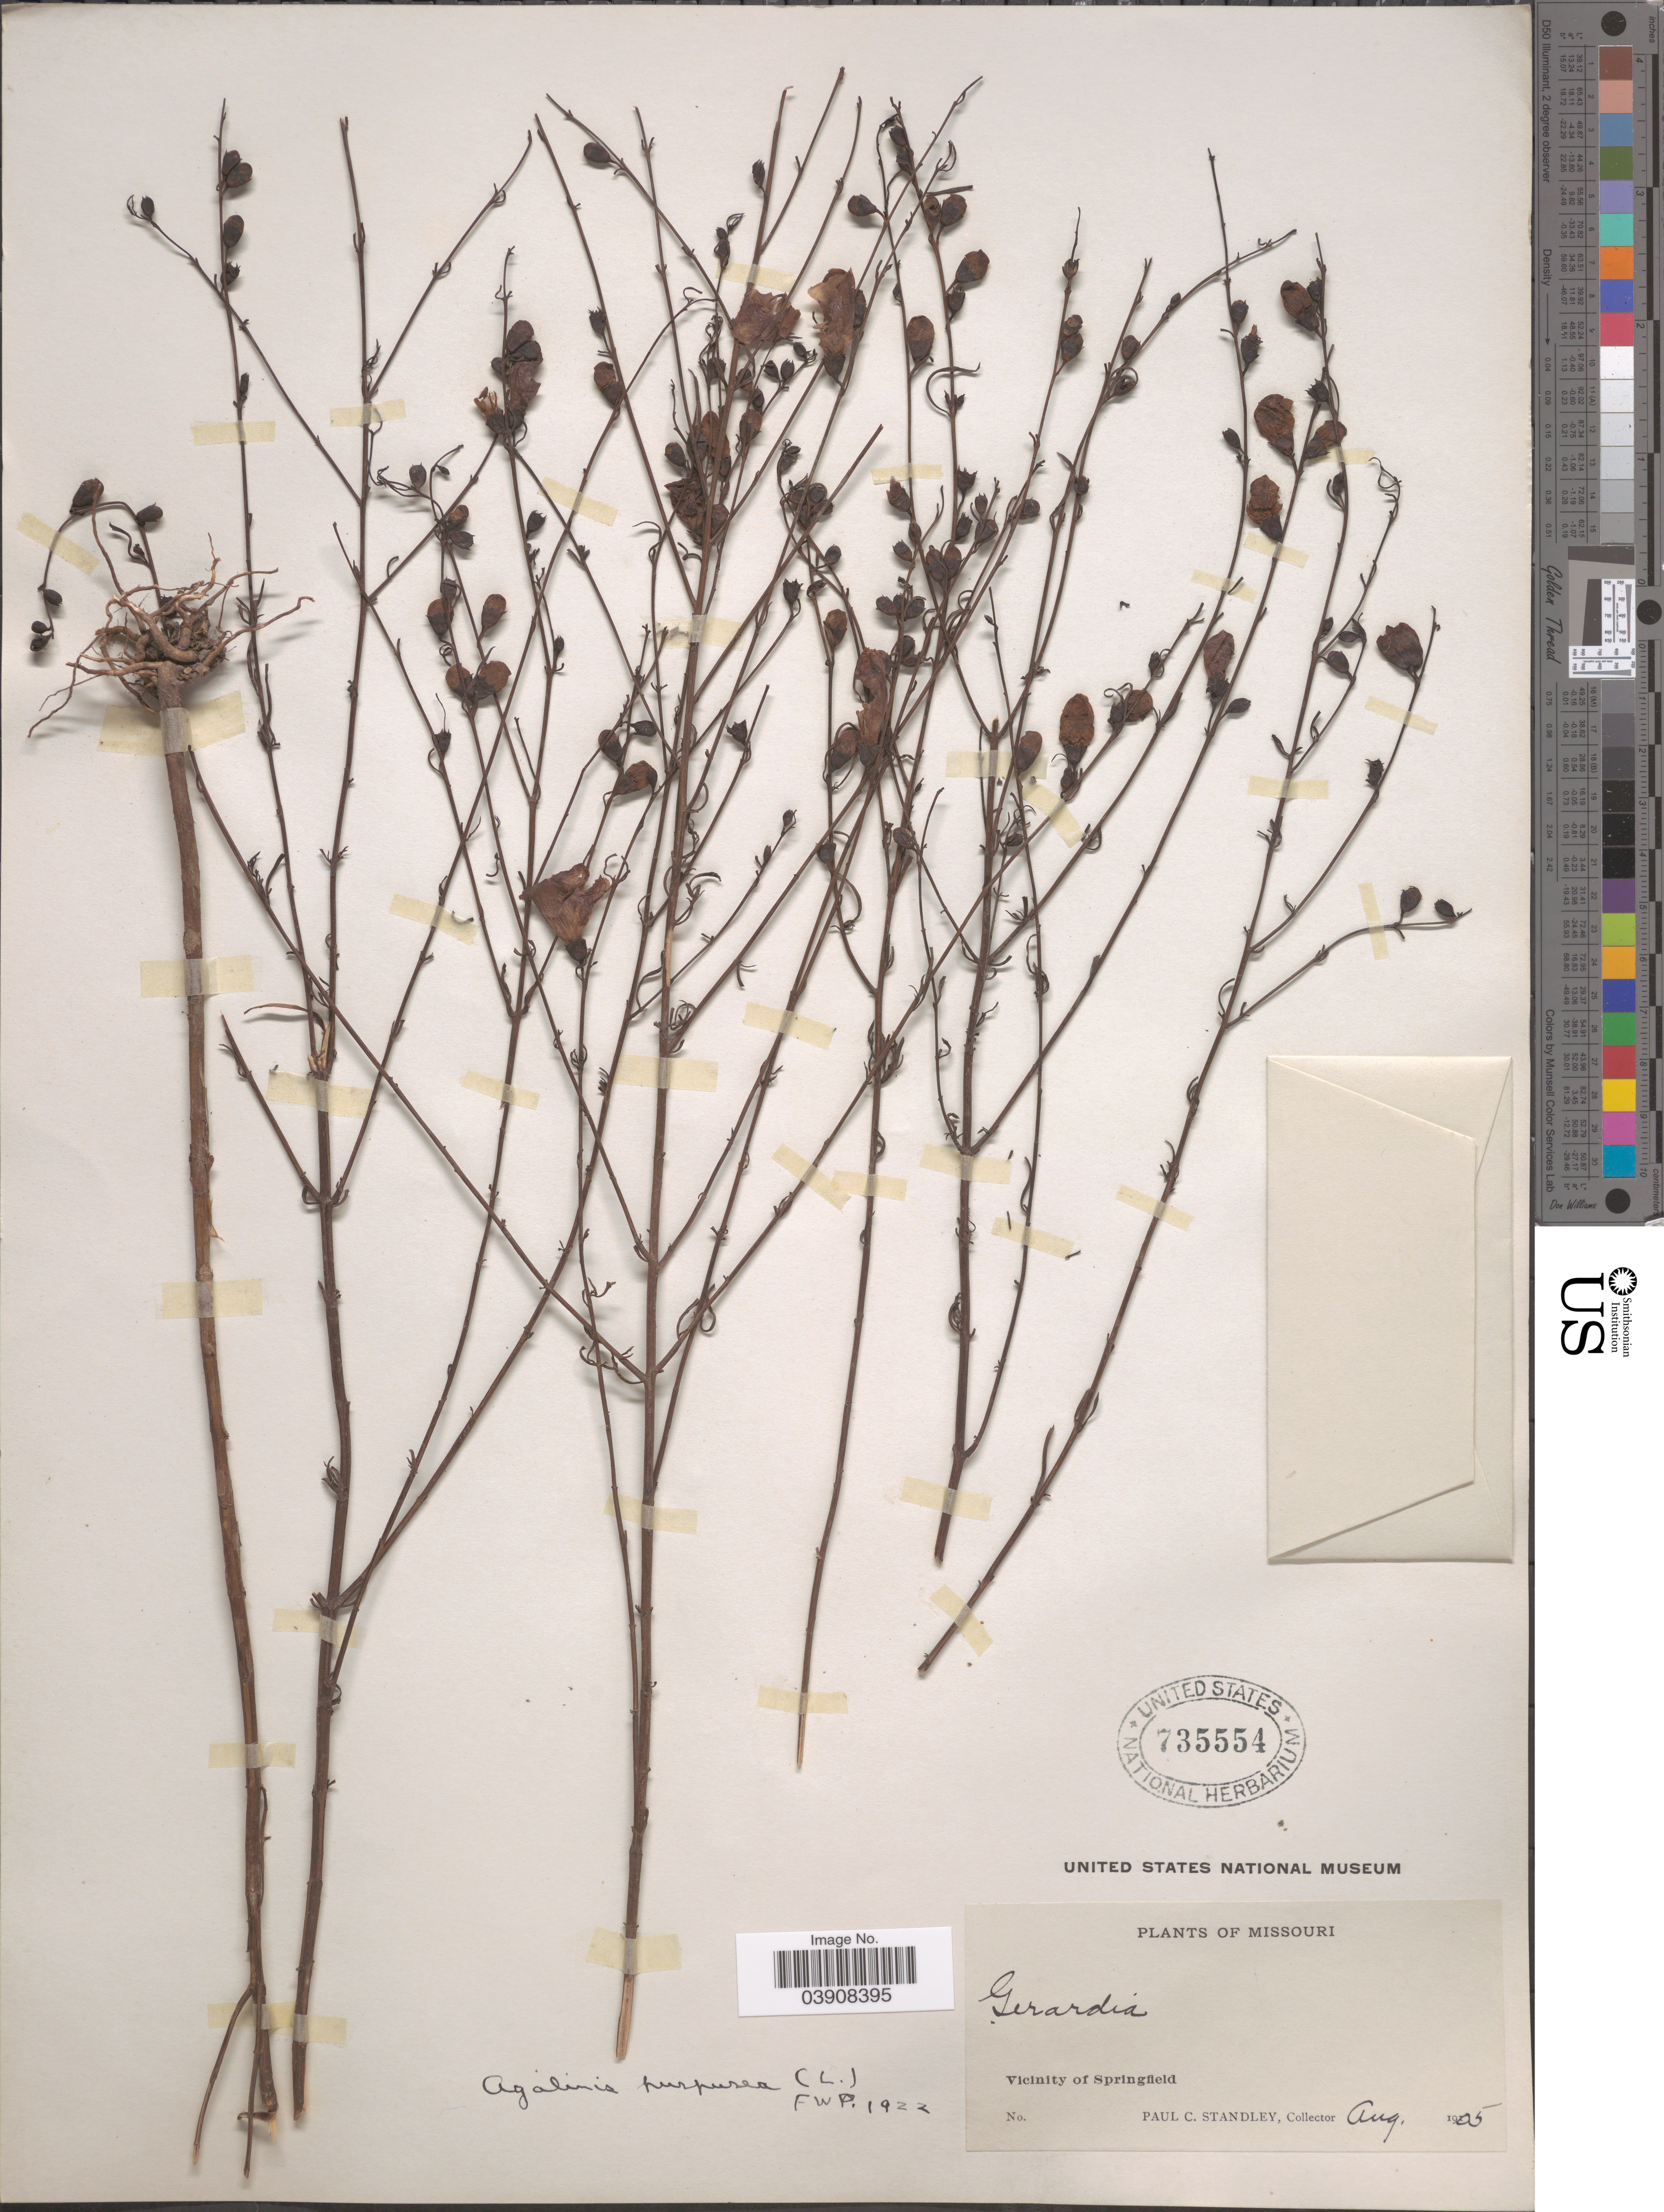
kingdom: Plantae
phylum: Tracheophyta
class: Magnoliopsida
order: Lamiales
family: Orobanchaceae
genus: Agalinis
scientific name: Agalinis purpurea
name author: (L.) Pennell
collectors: P. C. Standley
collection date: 1905-08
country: United States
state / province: Missouri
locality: Vicinity of Springfield.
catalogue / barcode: US 735554